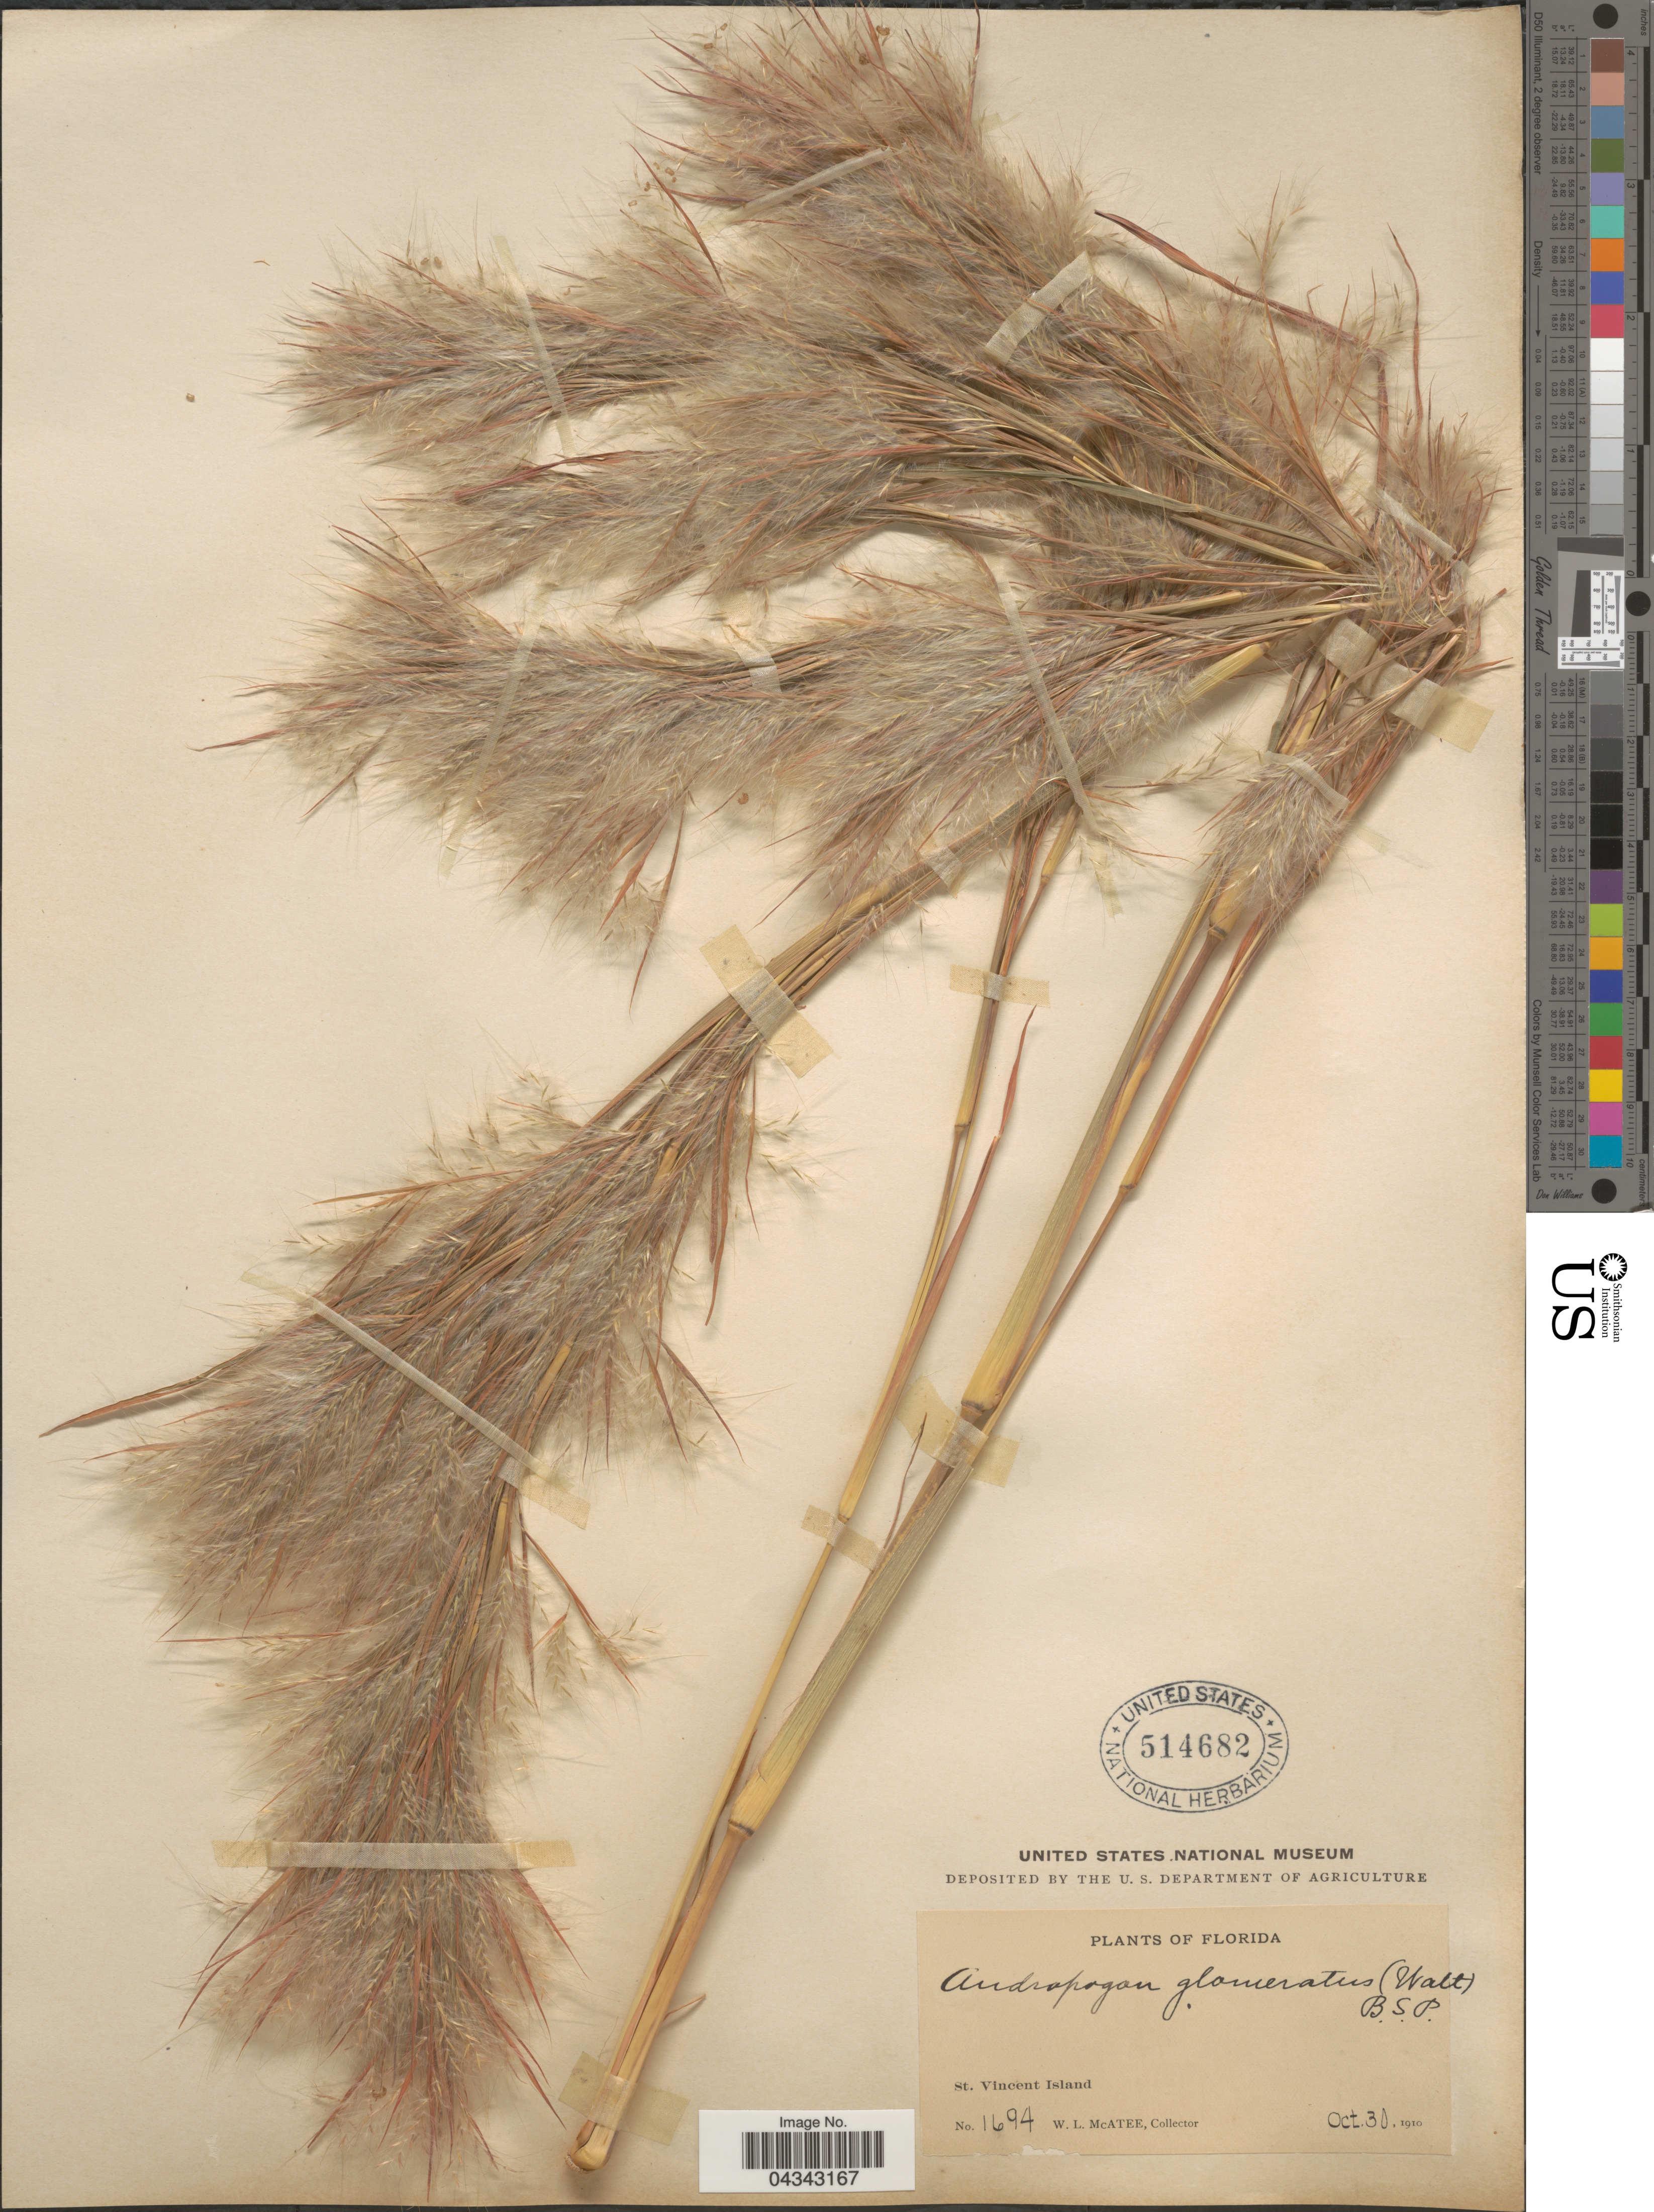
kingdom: Plantae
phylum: Tracheophyta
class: Liliopsida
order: Poales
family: Poaceae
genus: Andropogon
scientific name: Andropogon glomeratus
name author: (Walter) Britton, Stearns & Poggenb.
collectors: W. McAtee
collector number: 1694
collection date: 1910-10-30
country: United States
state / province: Florida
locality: St. Vincent Island.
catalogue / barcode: US 514682